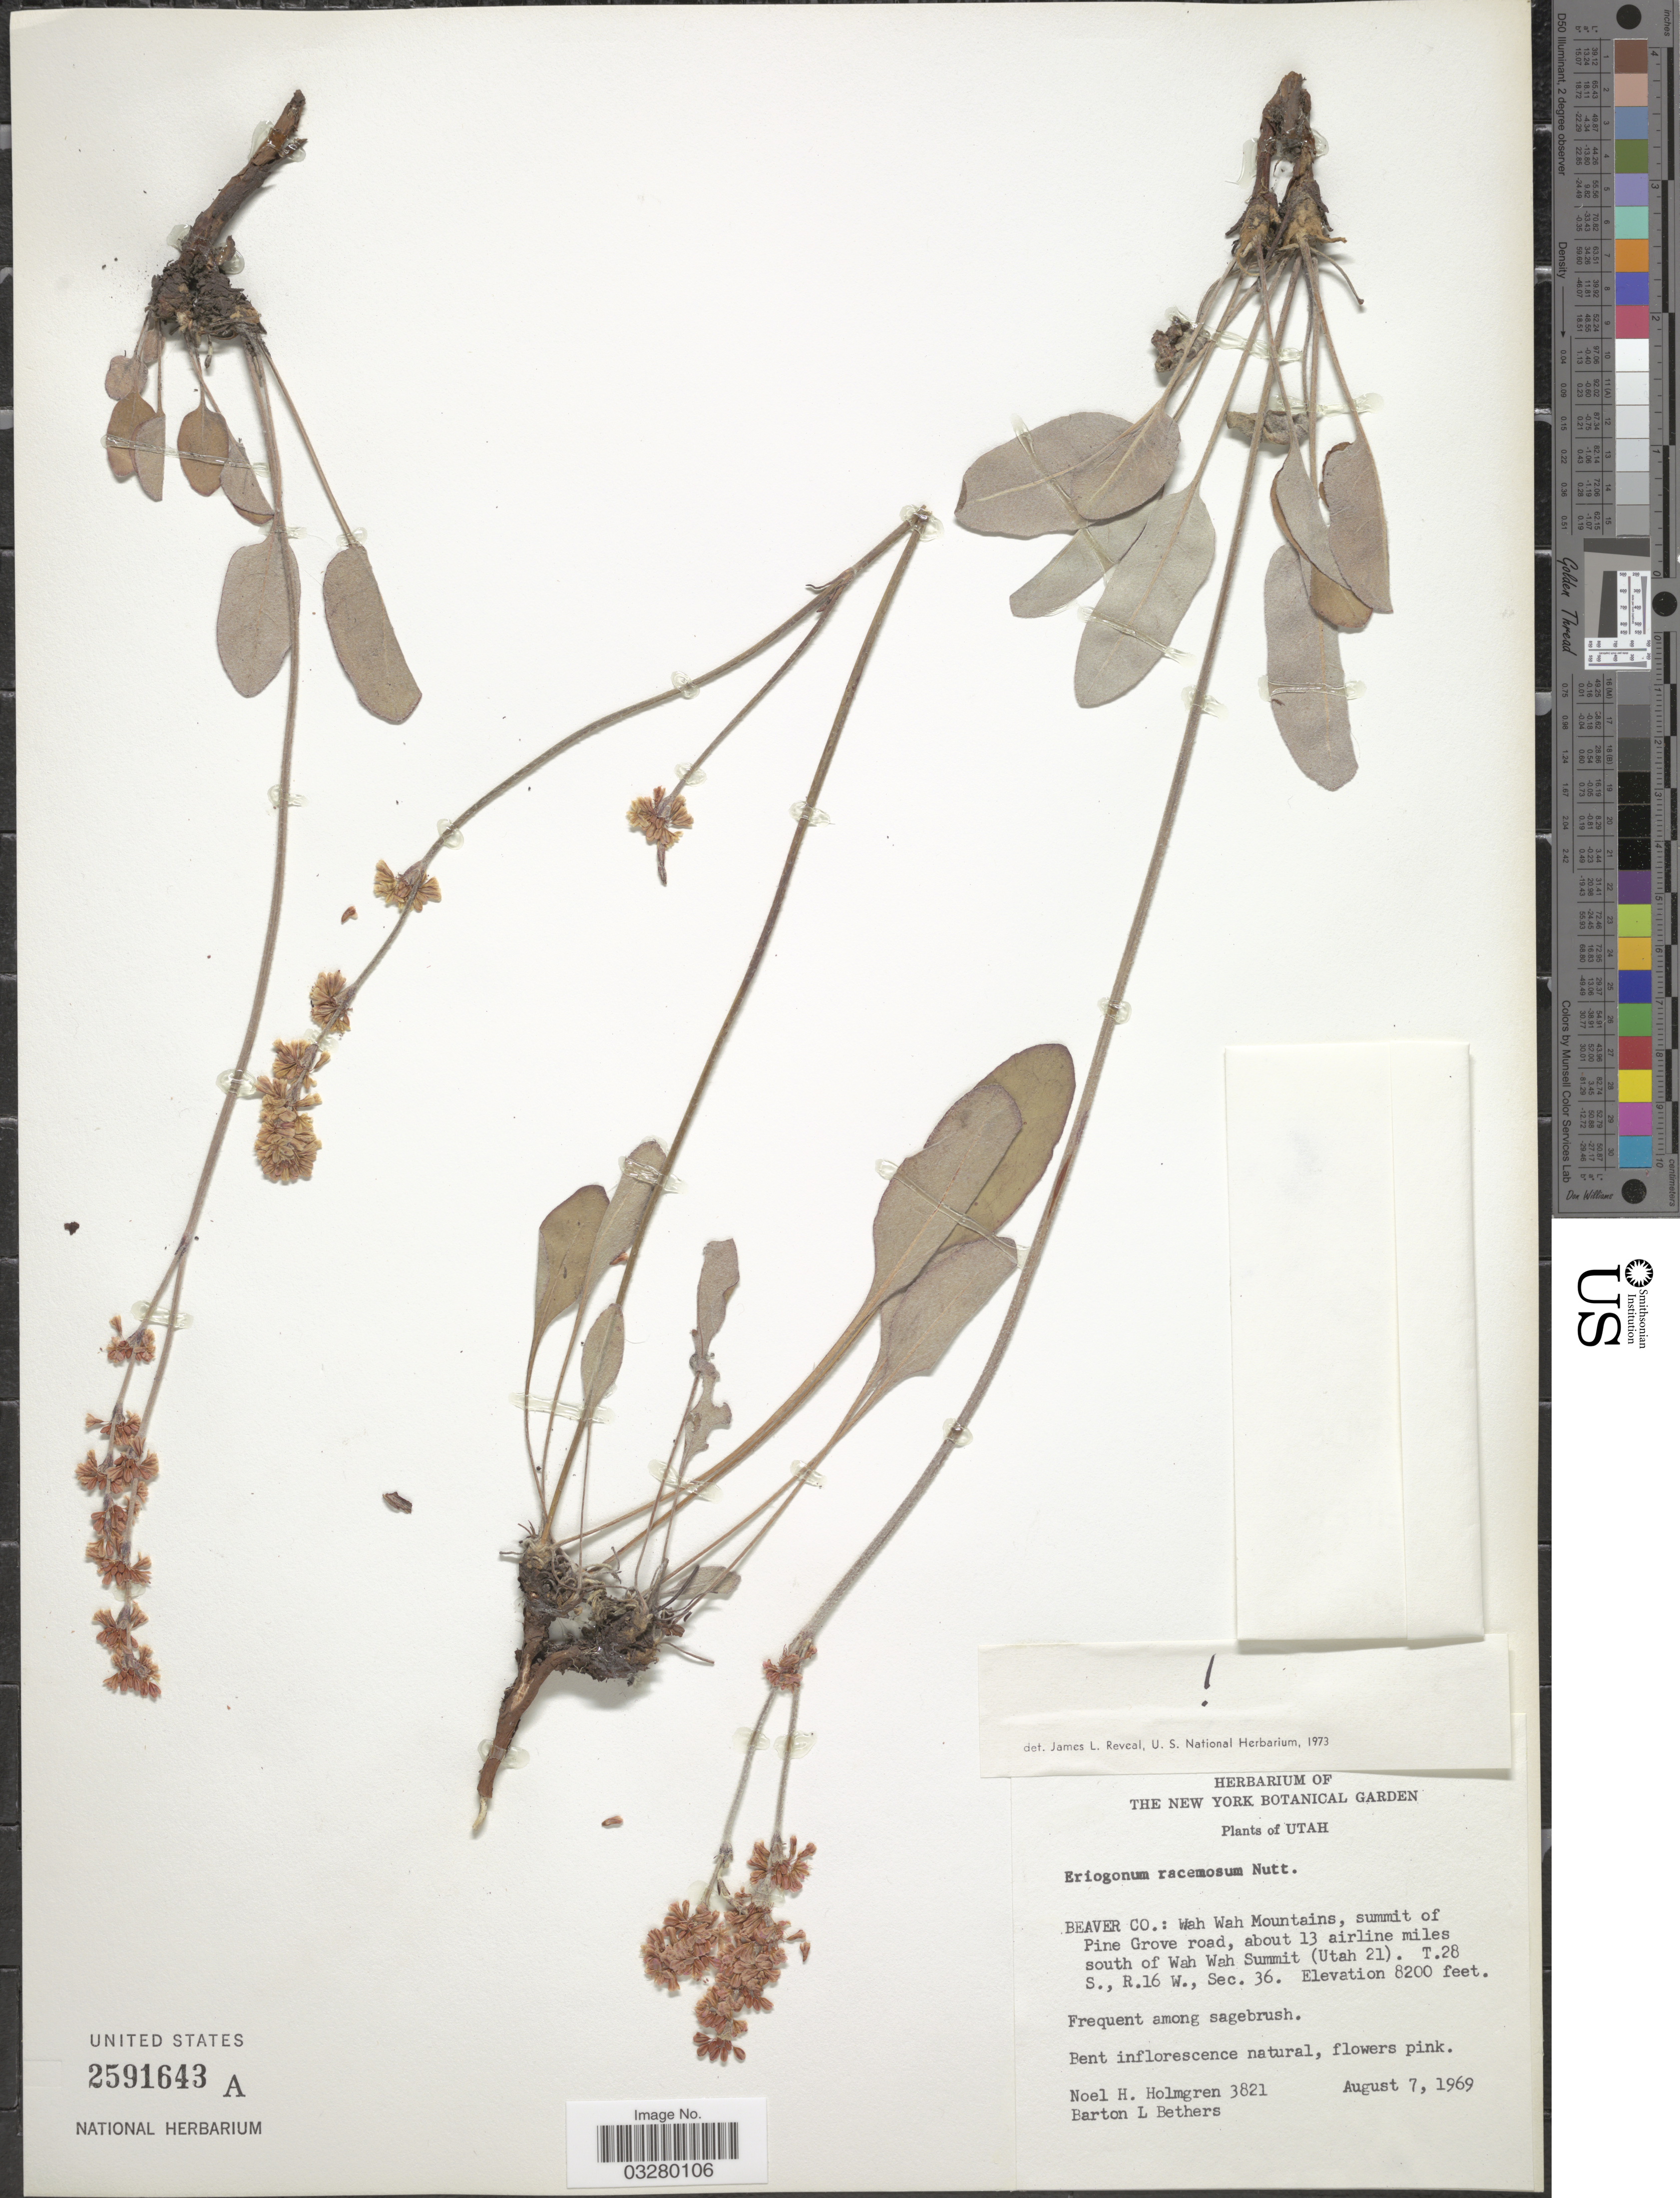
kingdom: Plantae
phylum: Tracheophyta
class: Magnoliopsida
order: Caryophyllales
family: Polygonaceae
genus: Eriogonum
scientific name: Eriogonum racemosum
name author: Nutt.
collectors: N. H. Holmgren & B. Bethers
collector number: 3821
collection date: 1969-08-07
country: United States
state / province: Utah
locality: Beaver Co.: Wah Wah Mountains, summit of Pine Grove road, about 13 airline miles south of Wah Wah Summit (Utah 21). T.28 S., R.16 W., Sec. 36.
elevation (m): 2499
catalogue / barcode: US 2591643A